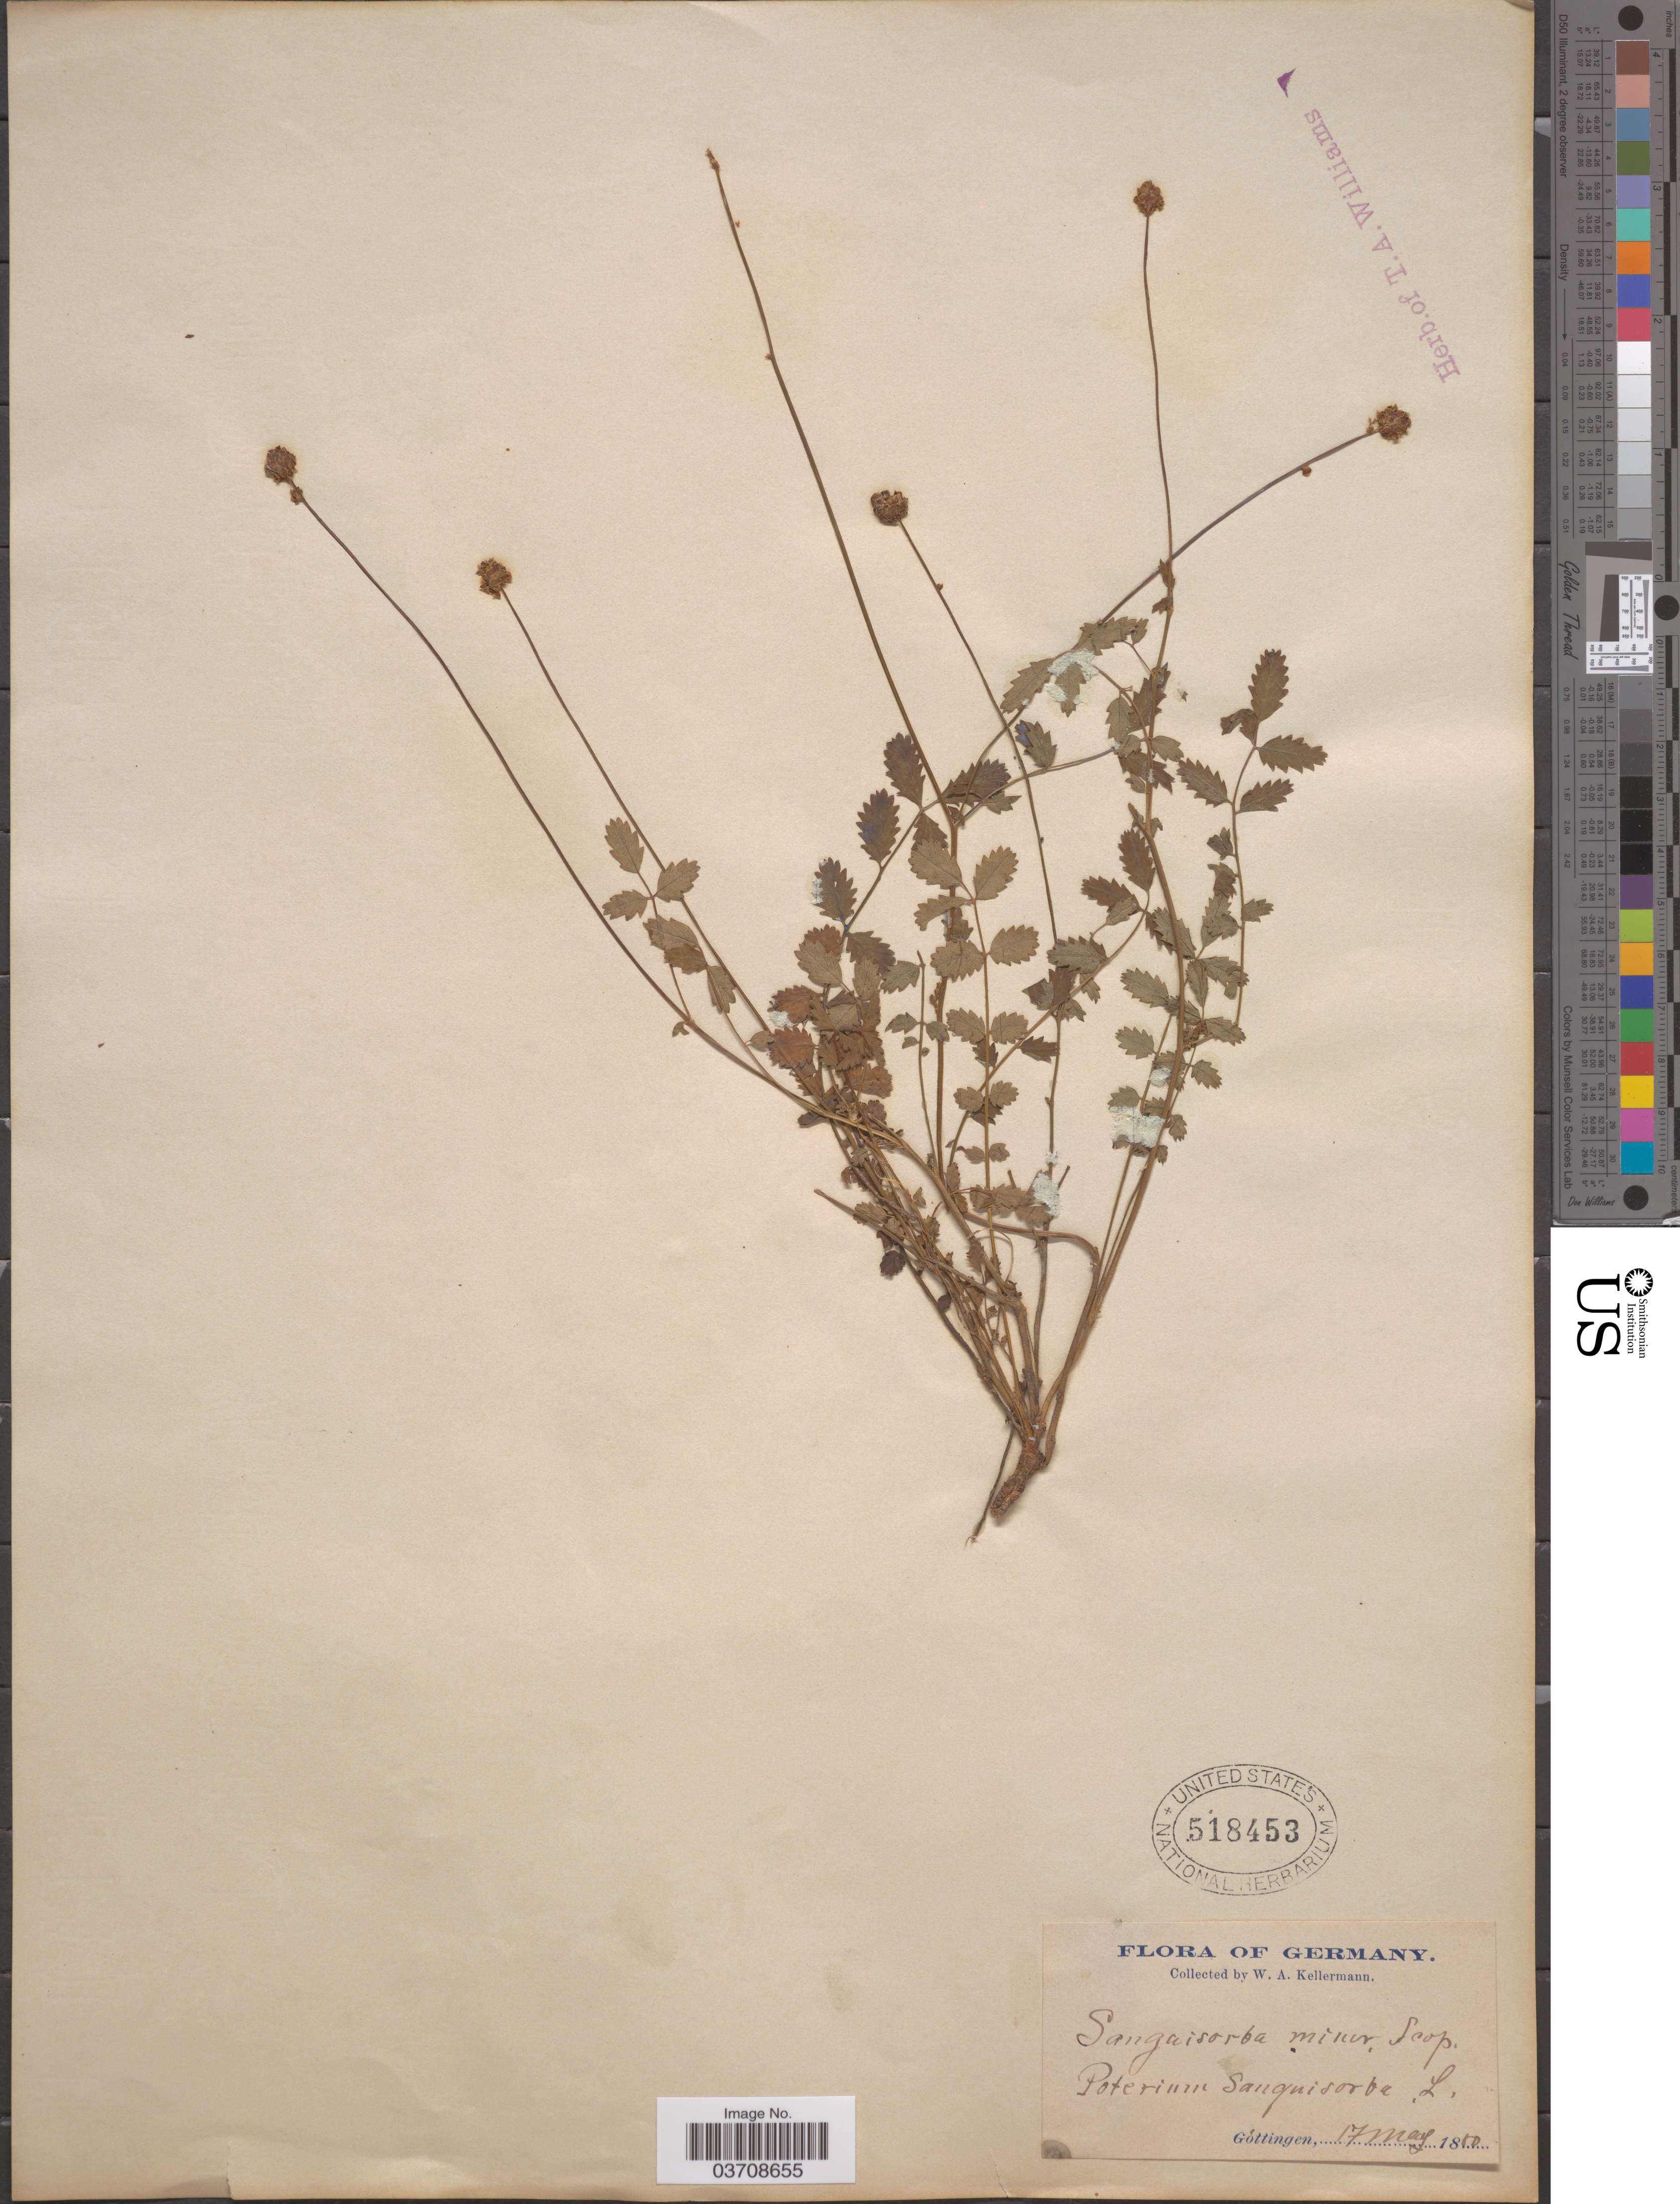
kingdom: Plantae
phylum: Tracheophyta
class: Magnoliopsida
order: Rosales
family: Rosaceae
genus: Sanguisorba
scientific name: Sanguisorba minor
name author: Scop.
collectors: W. Kellerman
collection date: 1850-05-17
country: Germany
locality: Gottingen.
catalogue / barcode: US 518453